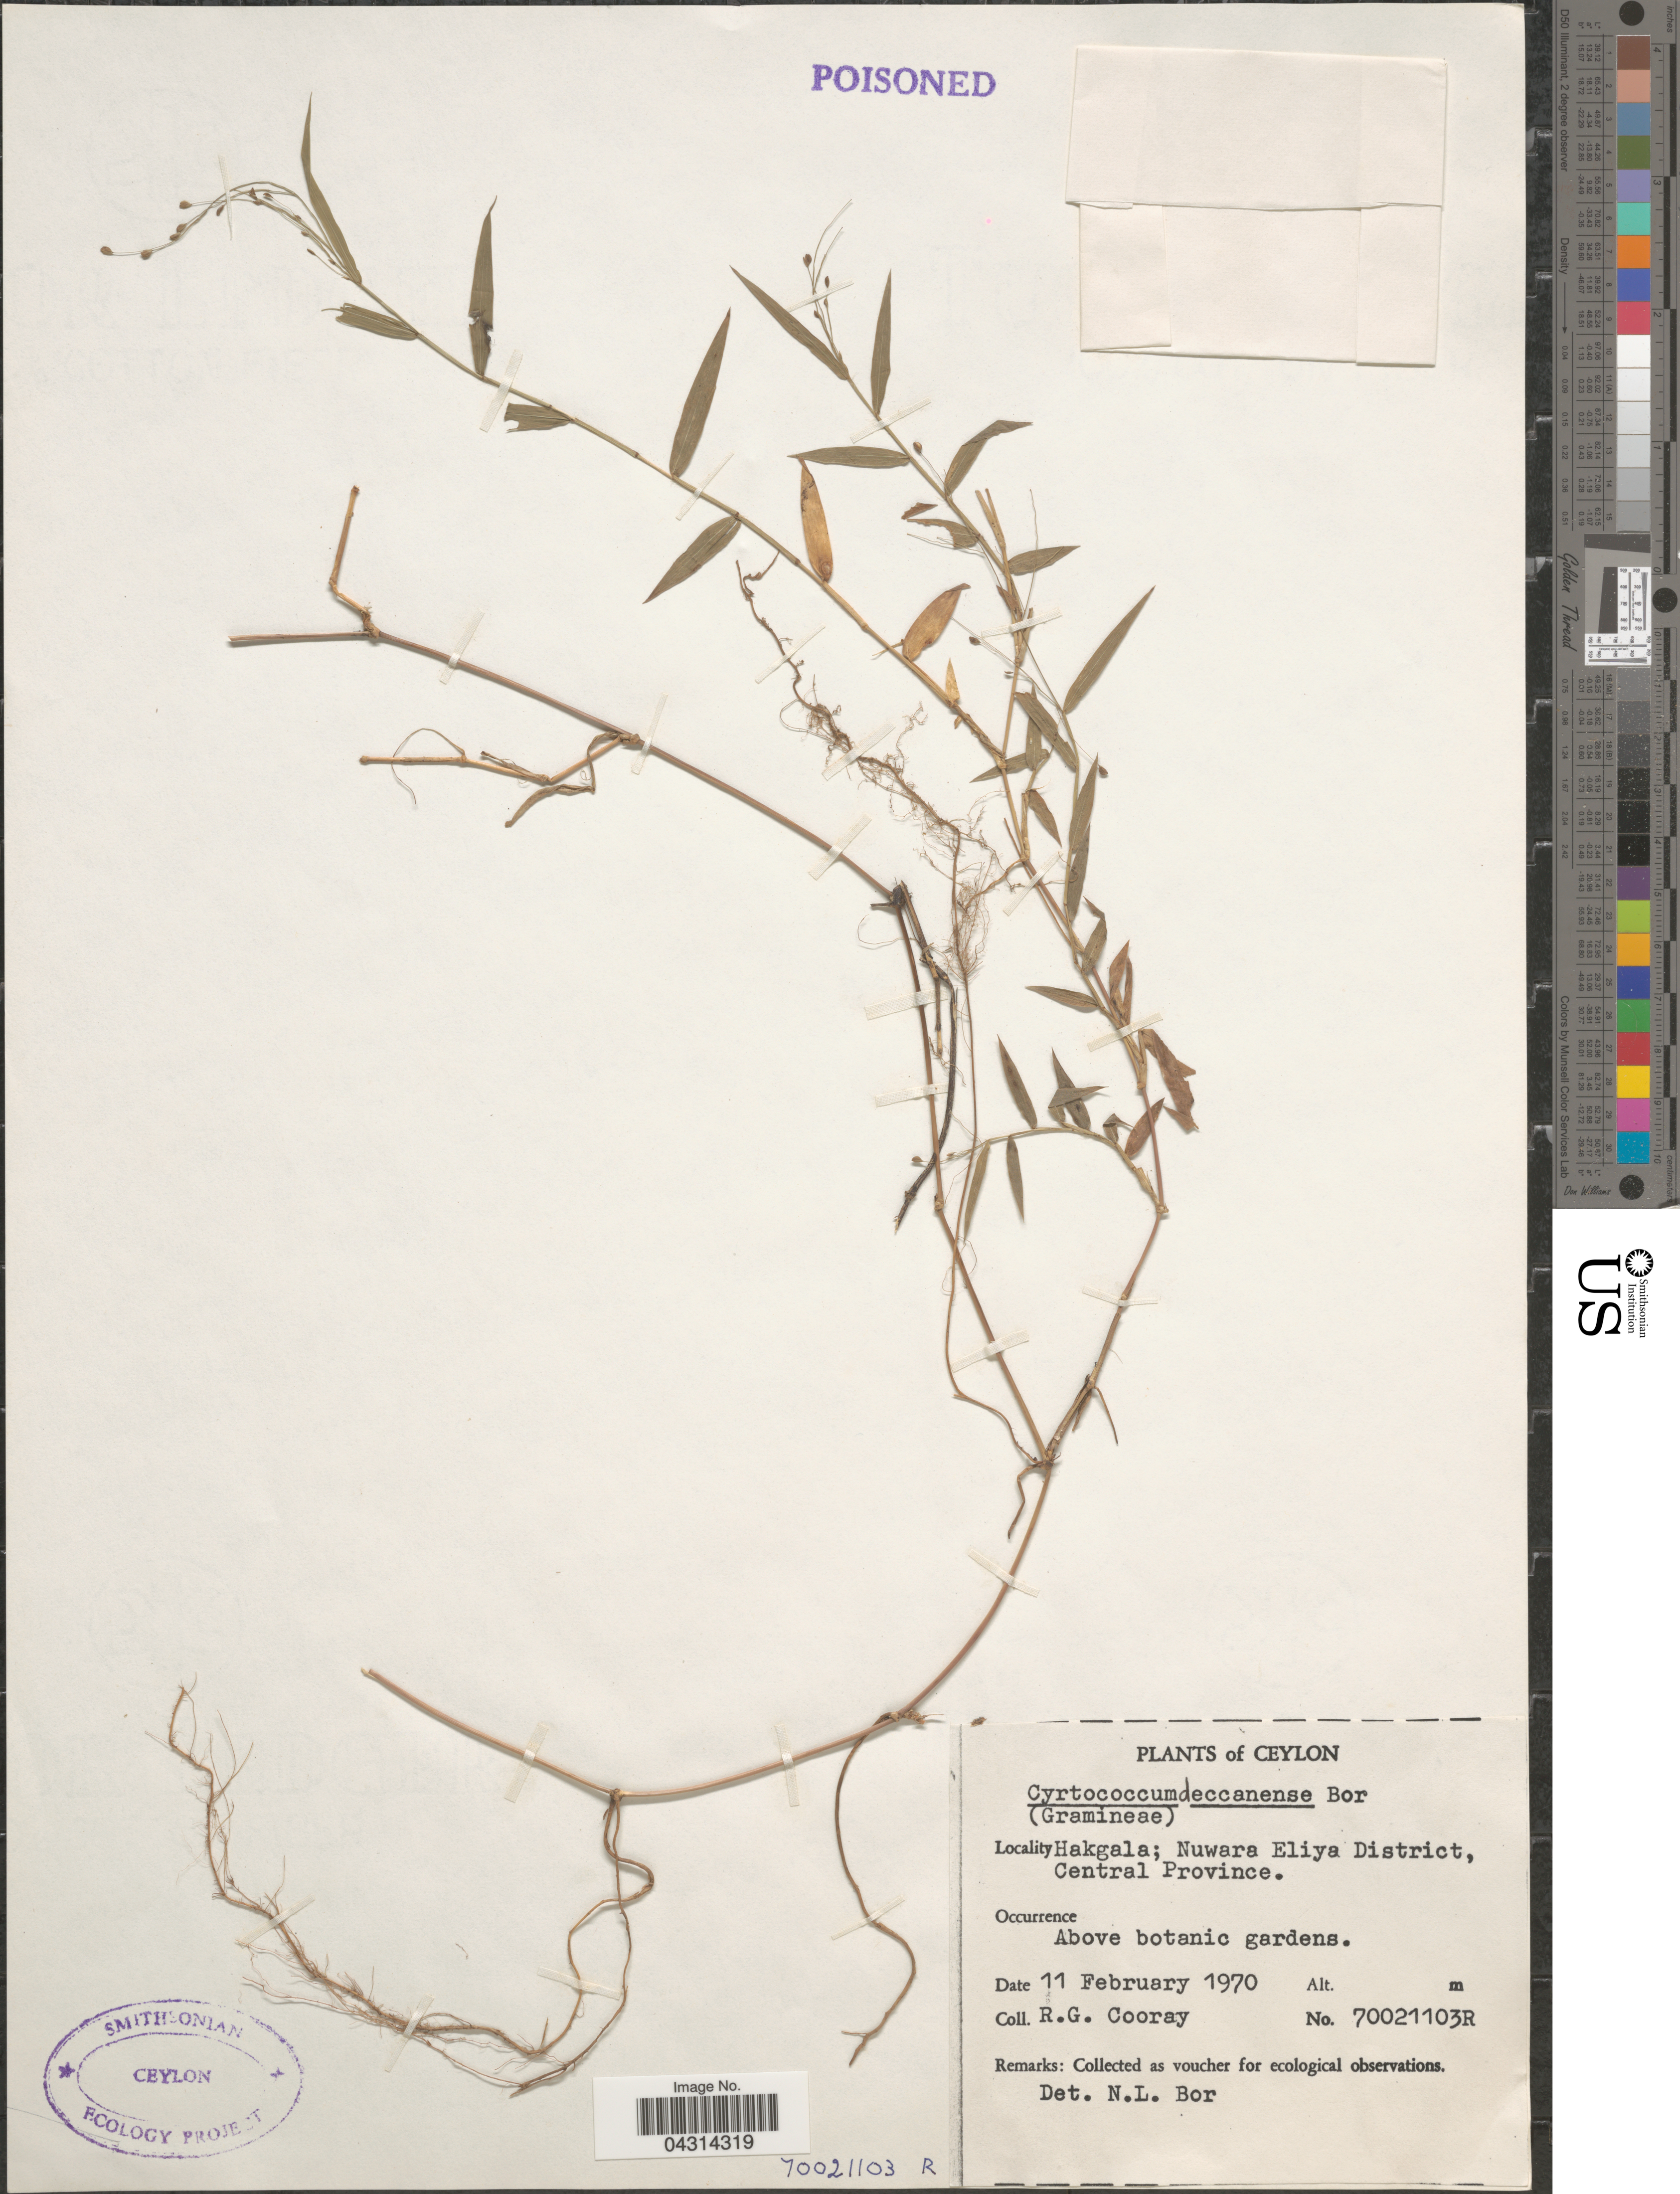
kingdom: Plantae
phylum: Tracheophyta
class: Liliopsida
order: Poales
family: Poaceae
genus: Cyrtococcum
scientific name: Cyrtococcum deccanense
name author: Bor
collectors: R. Cooray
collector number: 70021103R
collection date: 1970-02-11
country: Sri Lanka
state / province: Central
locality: Ceylon. Hakgala; Nuwara Eliya District. Above botanic gardens.